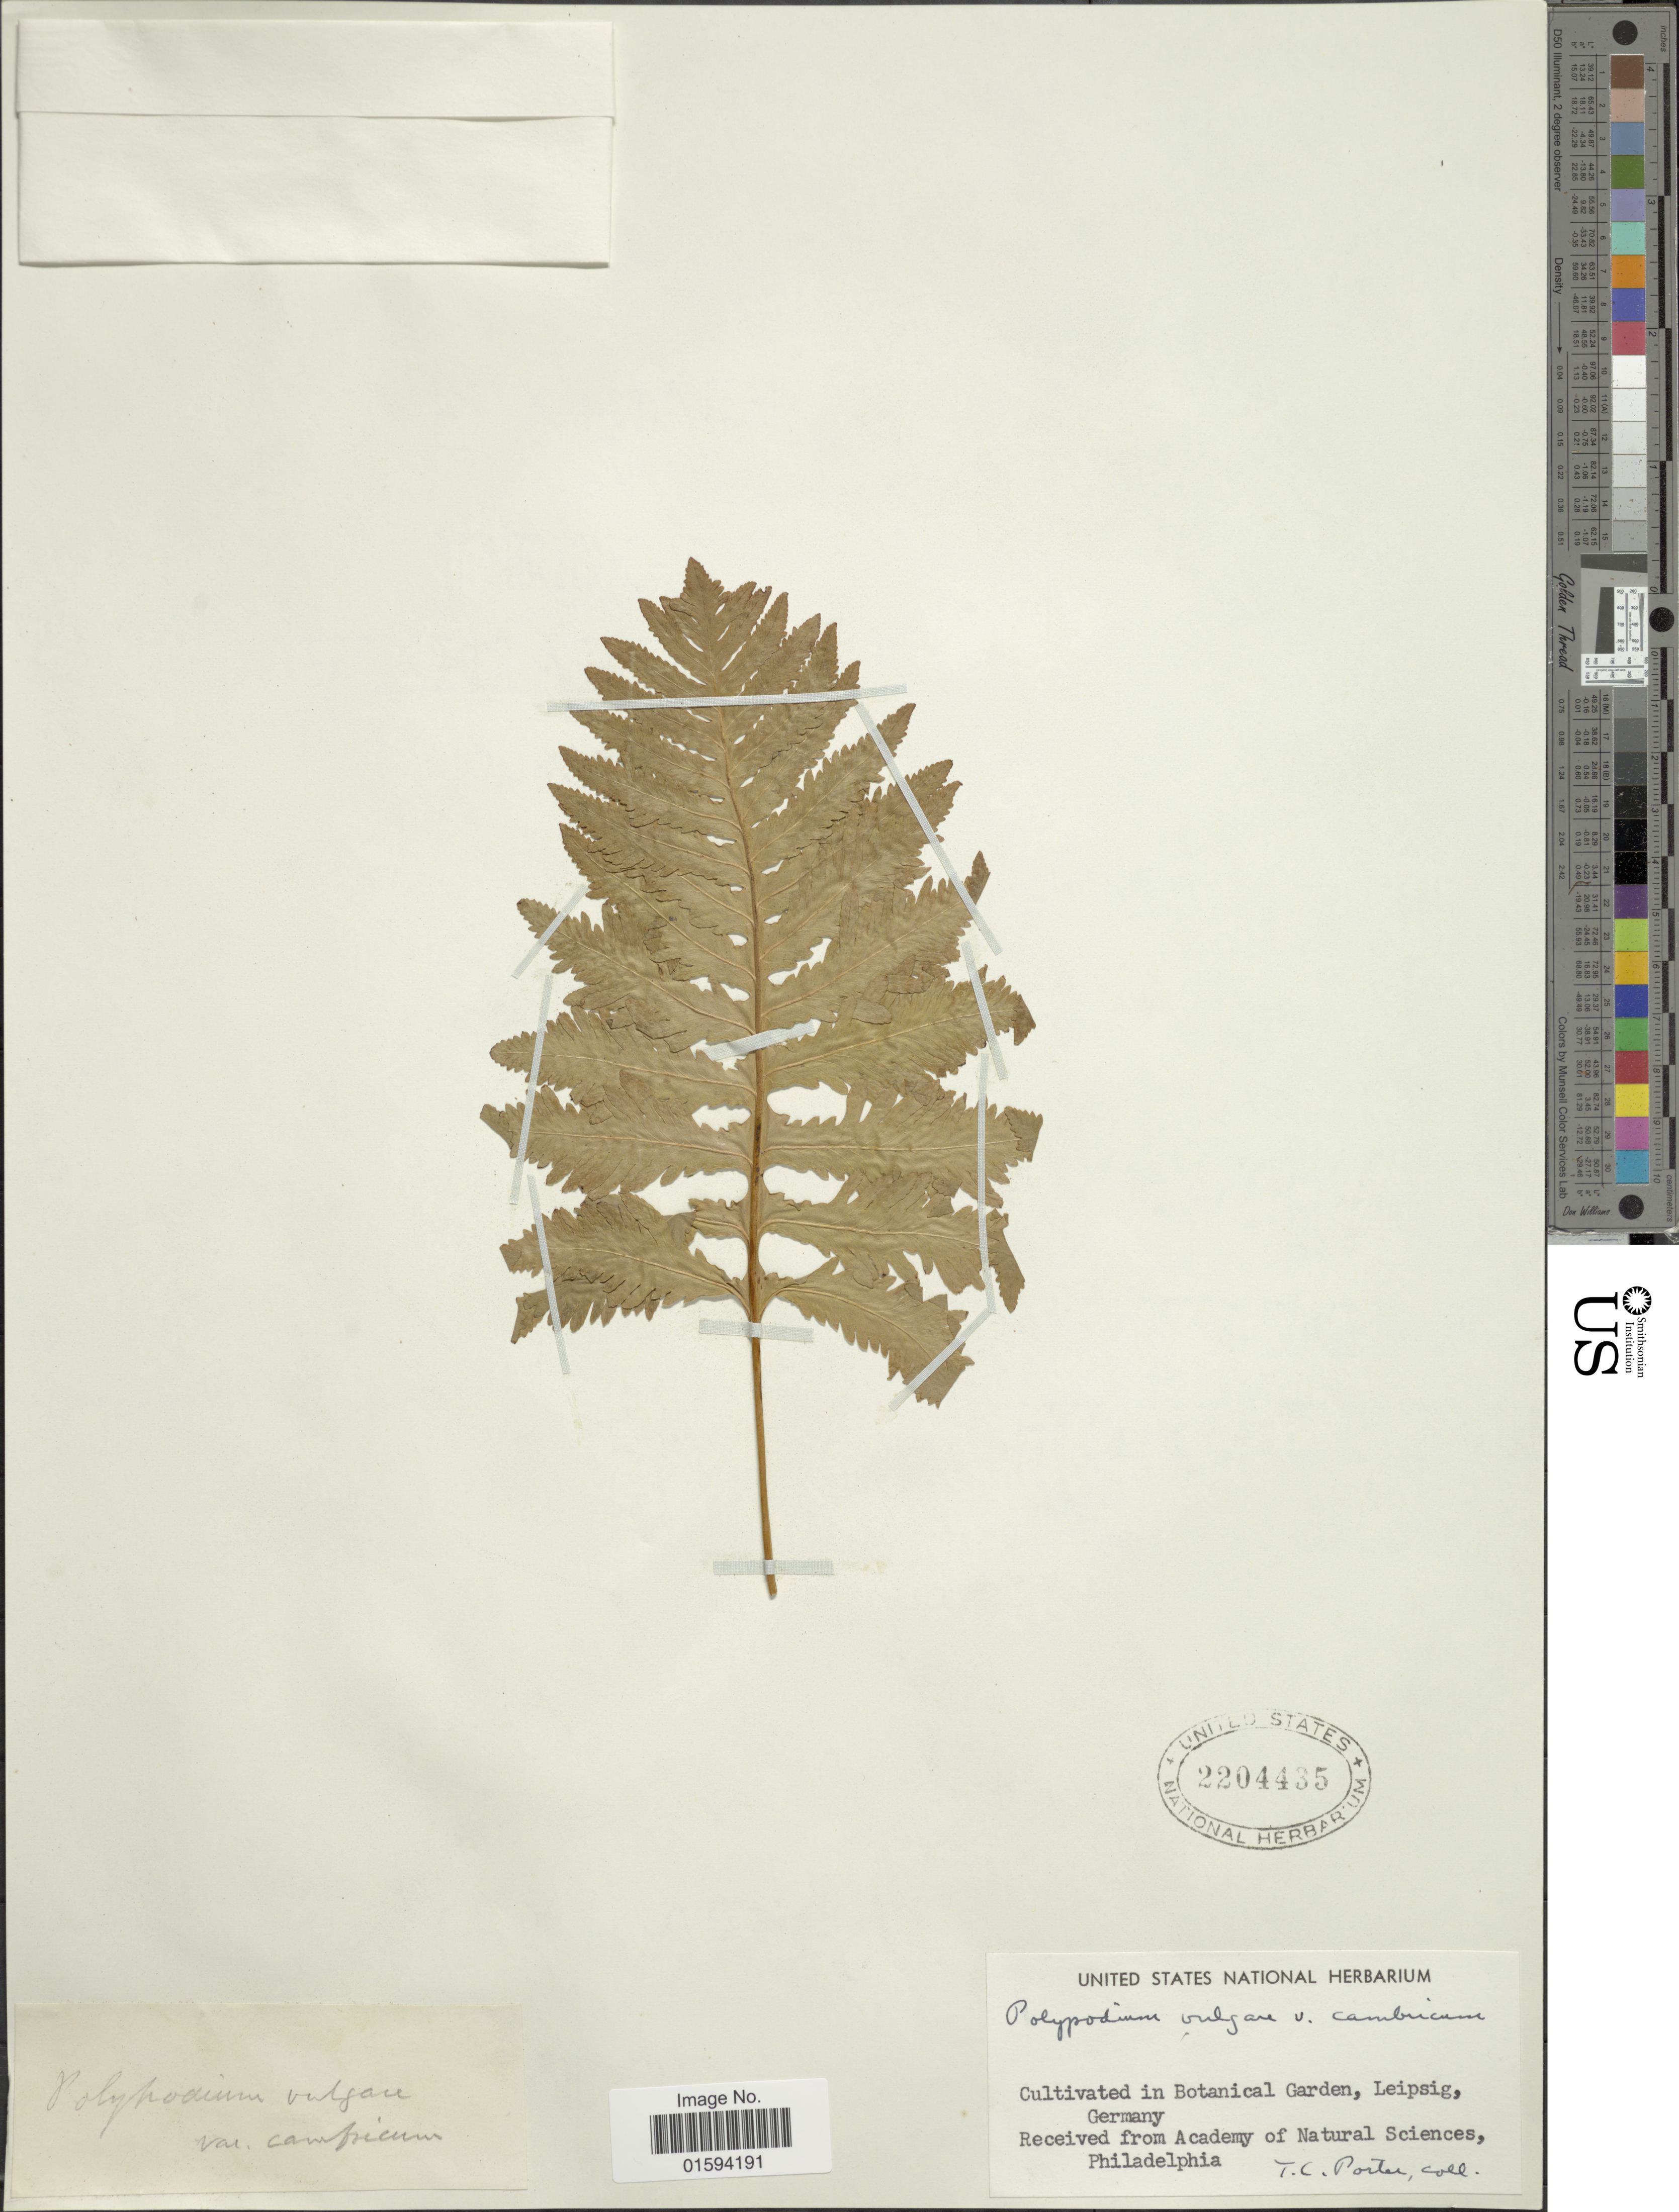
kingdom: Plantae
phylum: Tracheophyta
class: Polypodiopsida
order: Polypodiales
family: Polypodiaceae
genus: Polypodium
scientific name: Polypodium vulgare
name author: L.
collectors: T. C. Porter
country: Germany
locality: In Botanical Garden, Leipsig, Germany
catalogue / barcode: US 2204435